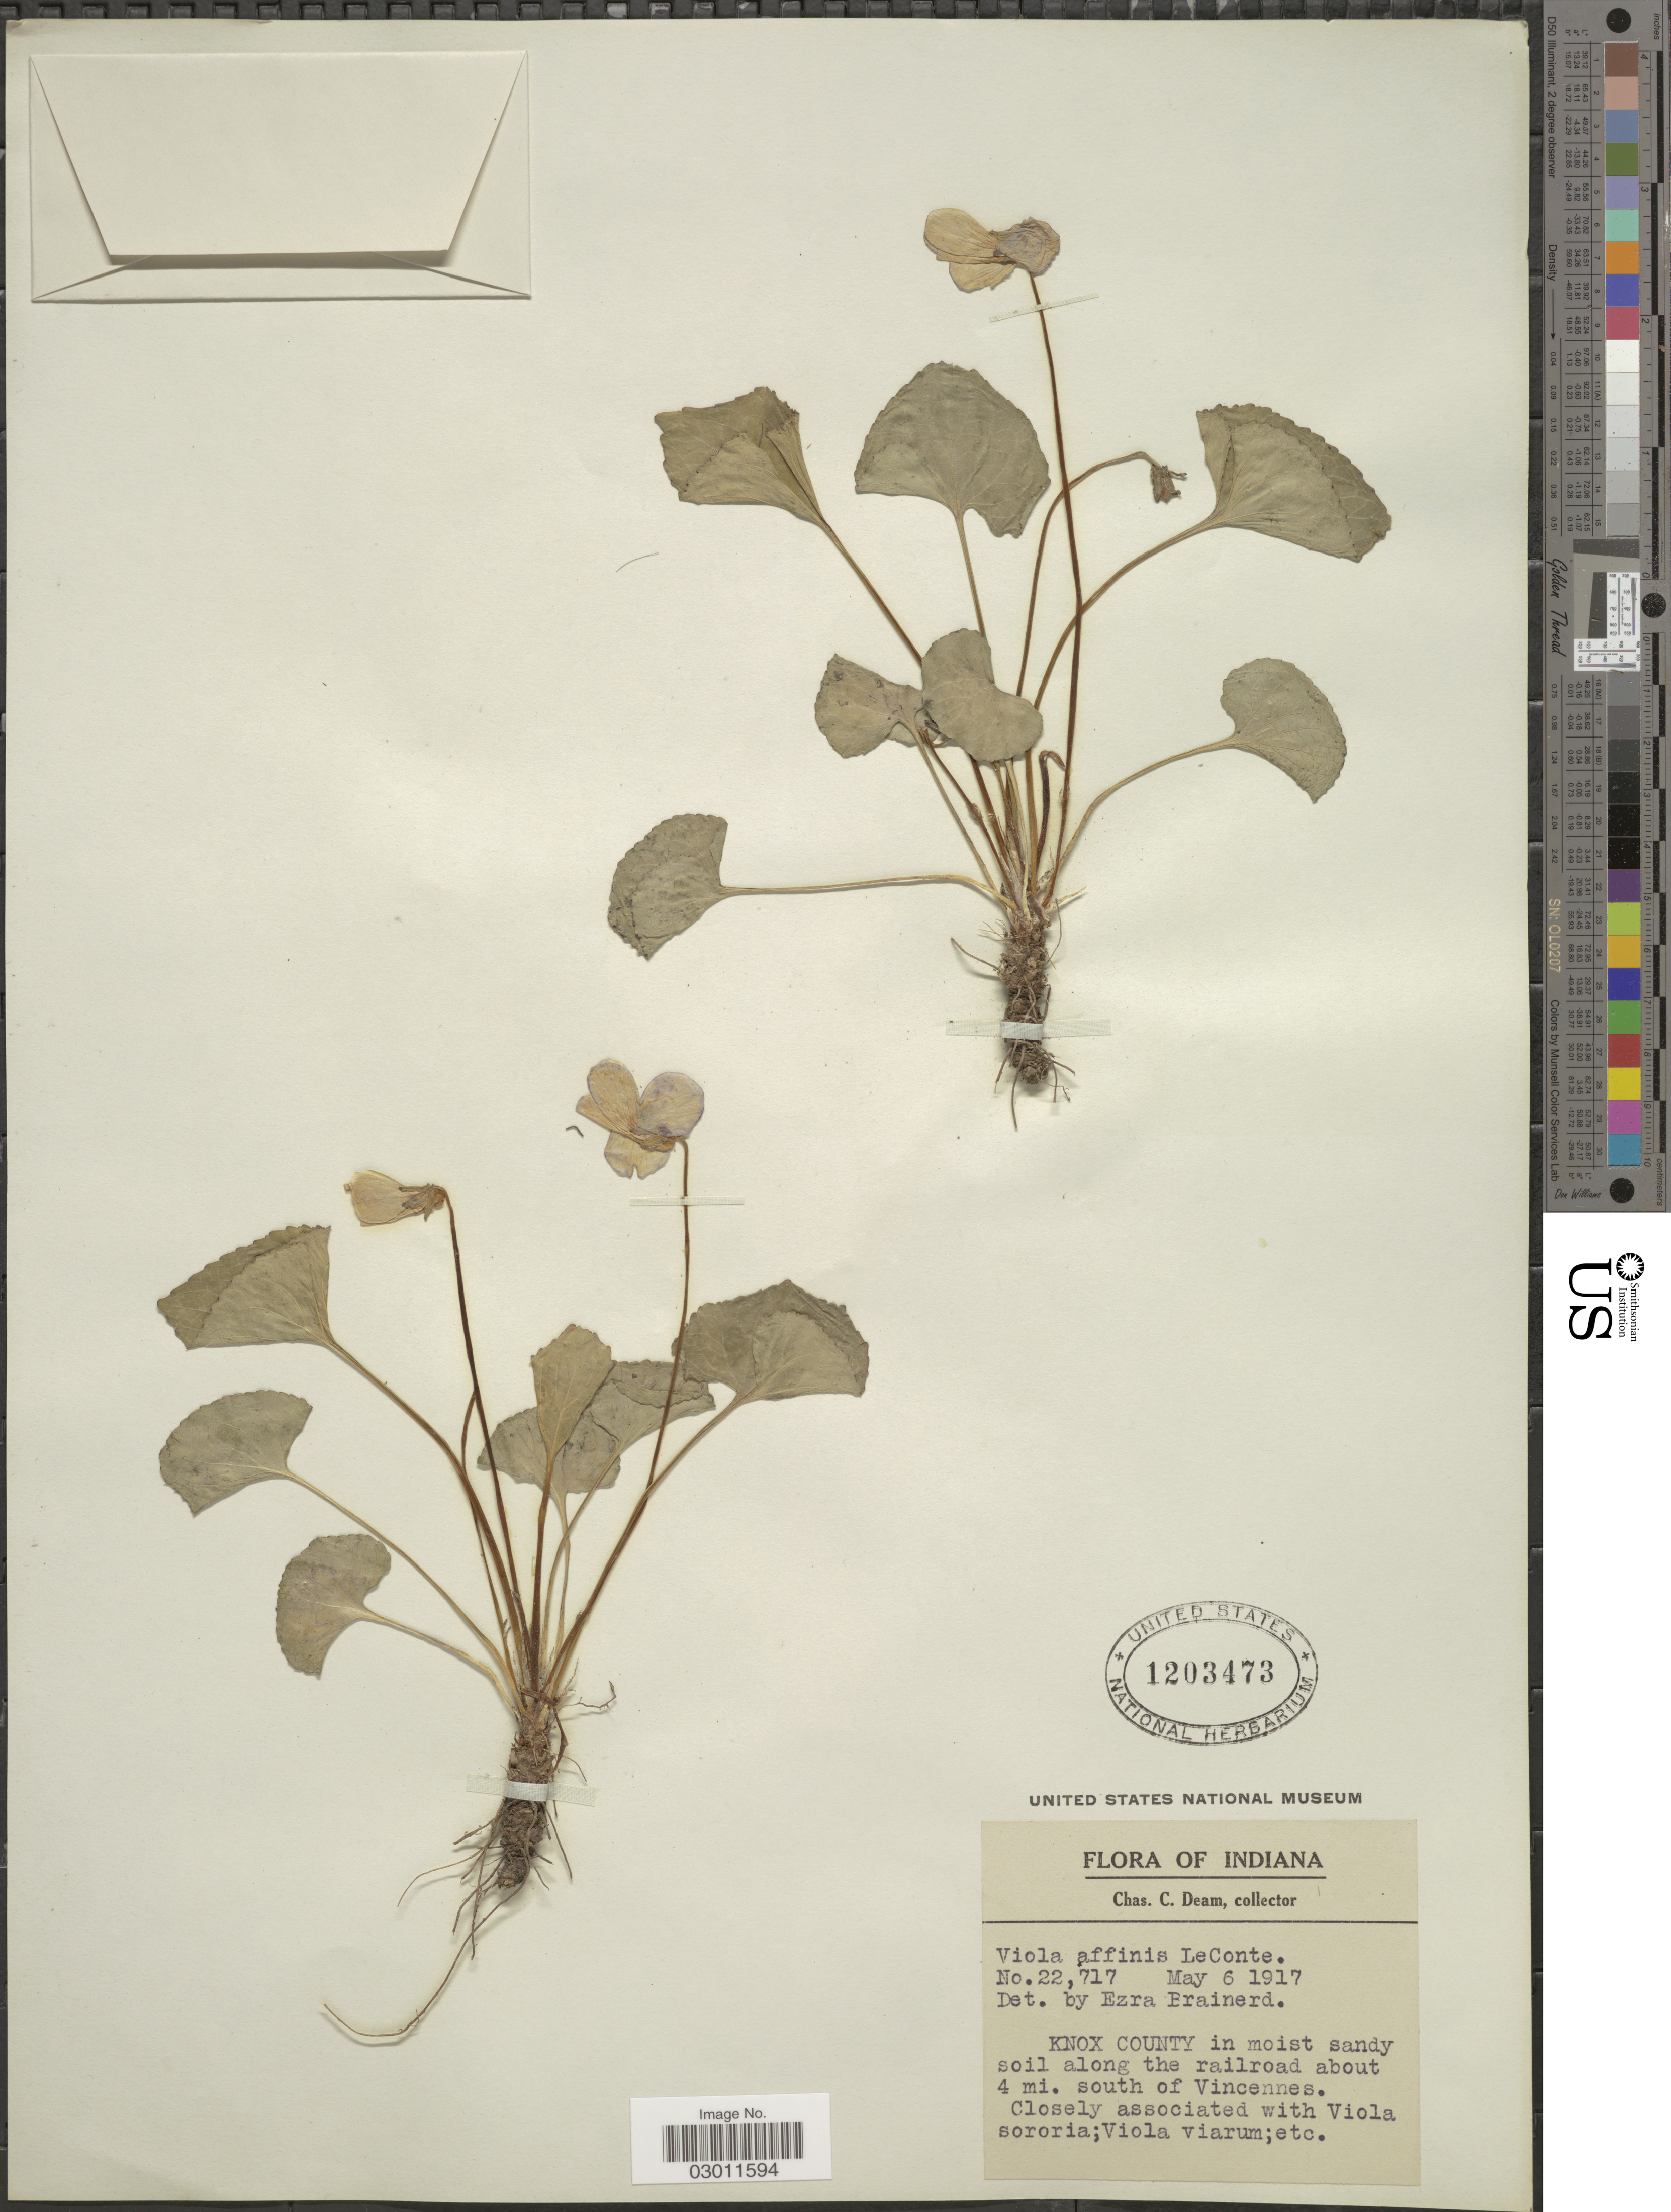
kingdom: Plantae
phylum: Tracheophyta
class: Magnoliopsida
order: Malpighiales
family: Violaceae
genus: Viola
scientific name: Viola affinis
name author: LeConte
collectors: C. C. Deam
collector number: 22717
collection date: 1917-05-06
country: United States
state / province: Indiana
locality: Knox County in moist sandy soil along the railroad about 4 mi. south of Vincennes.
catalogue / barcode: US 1203473